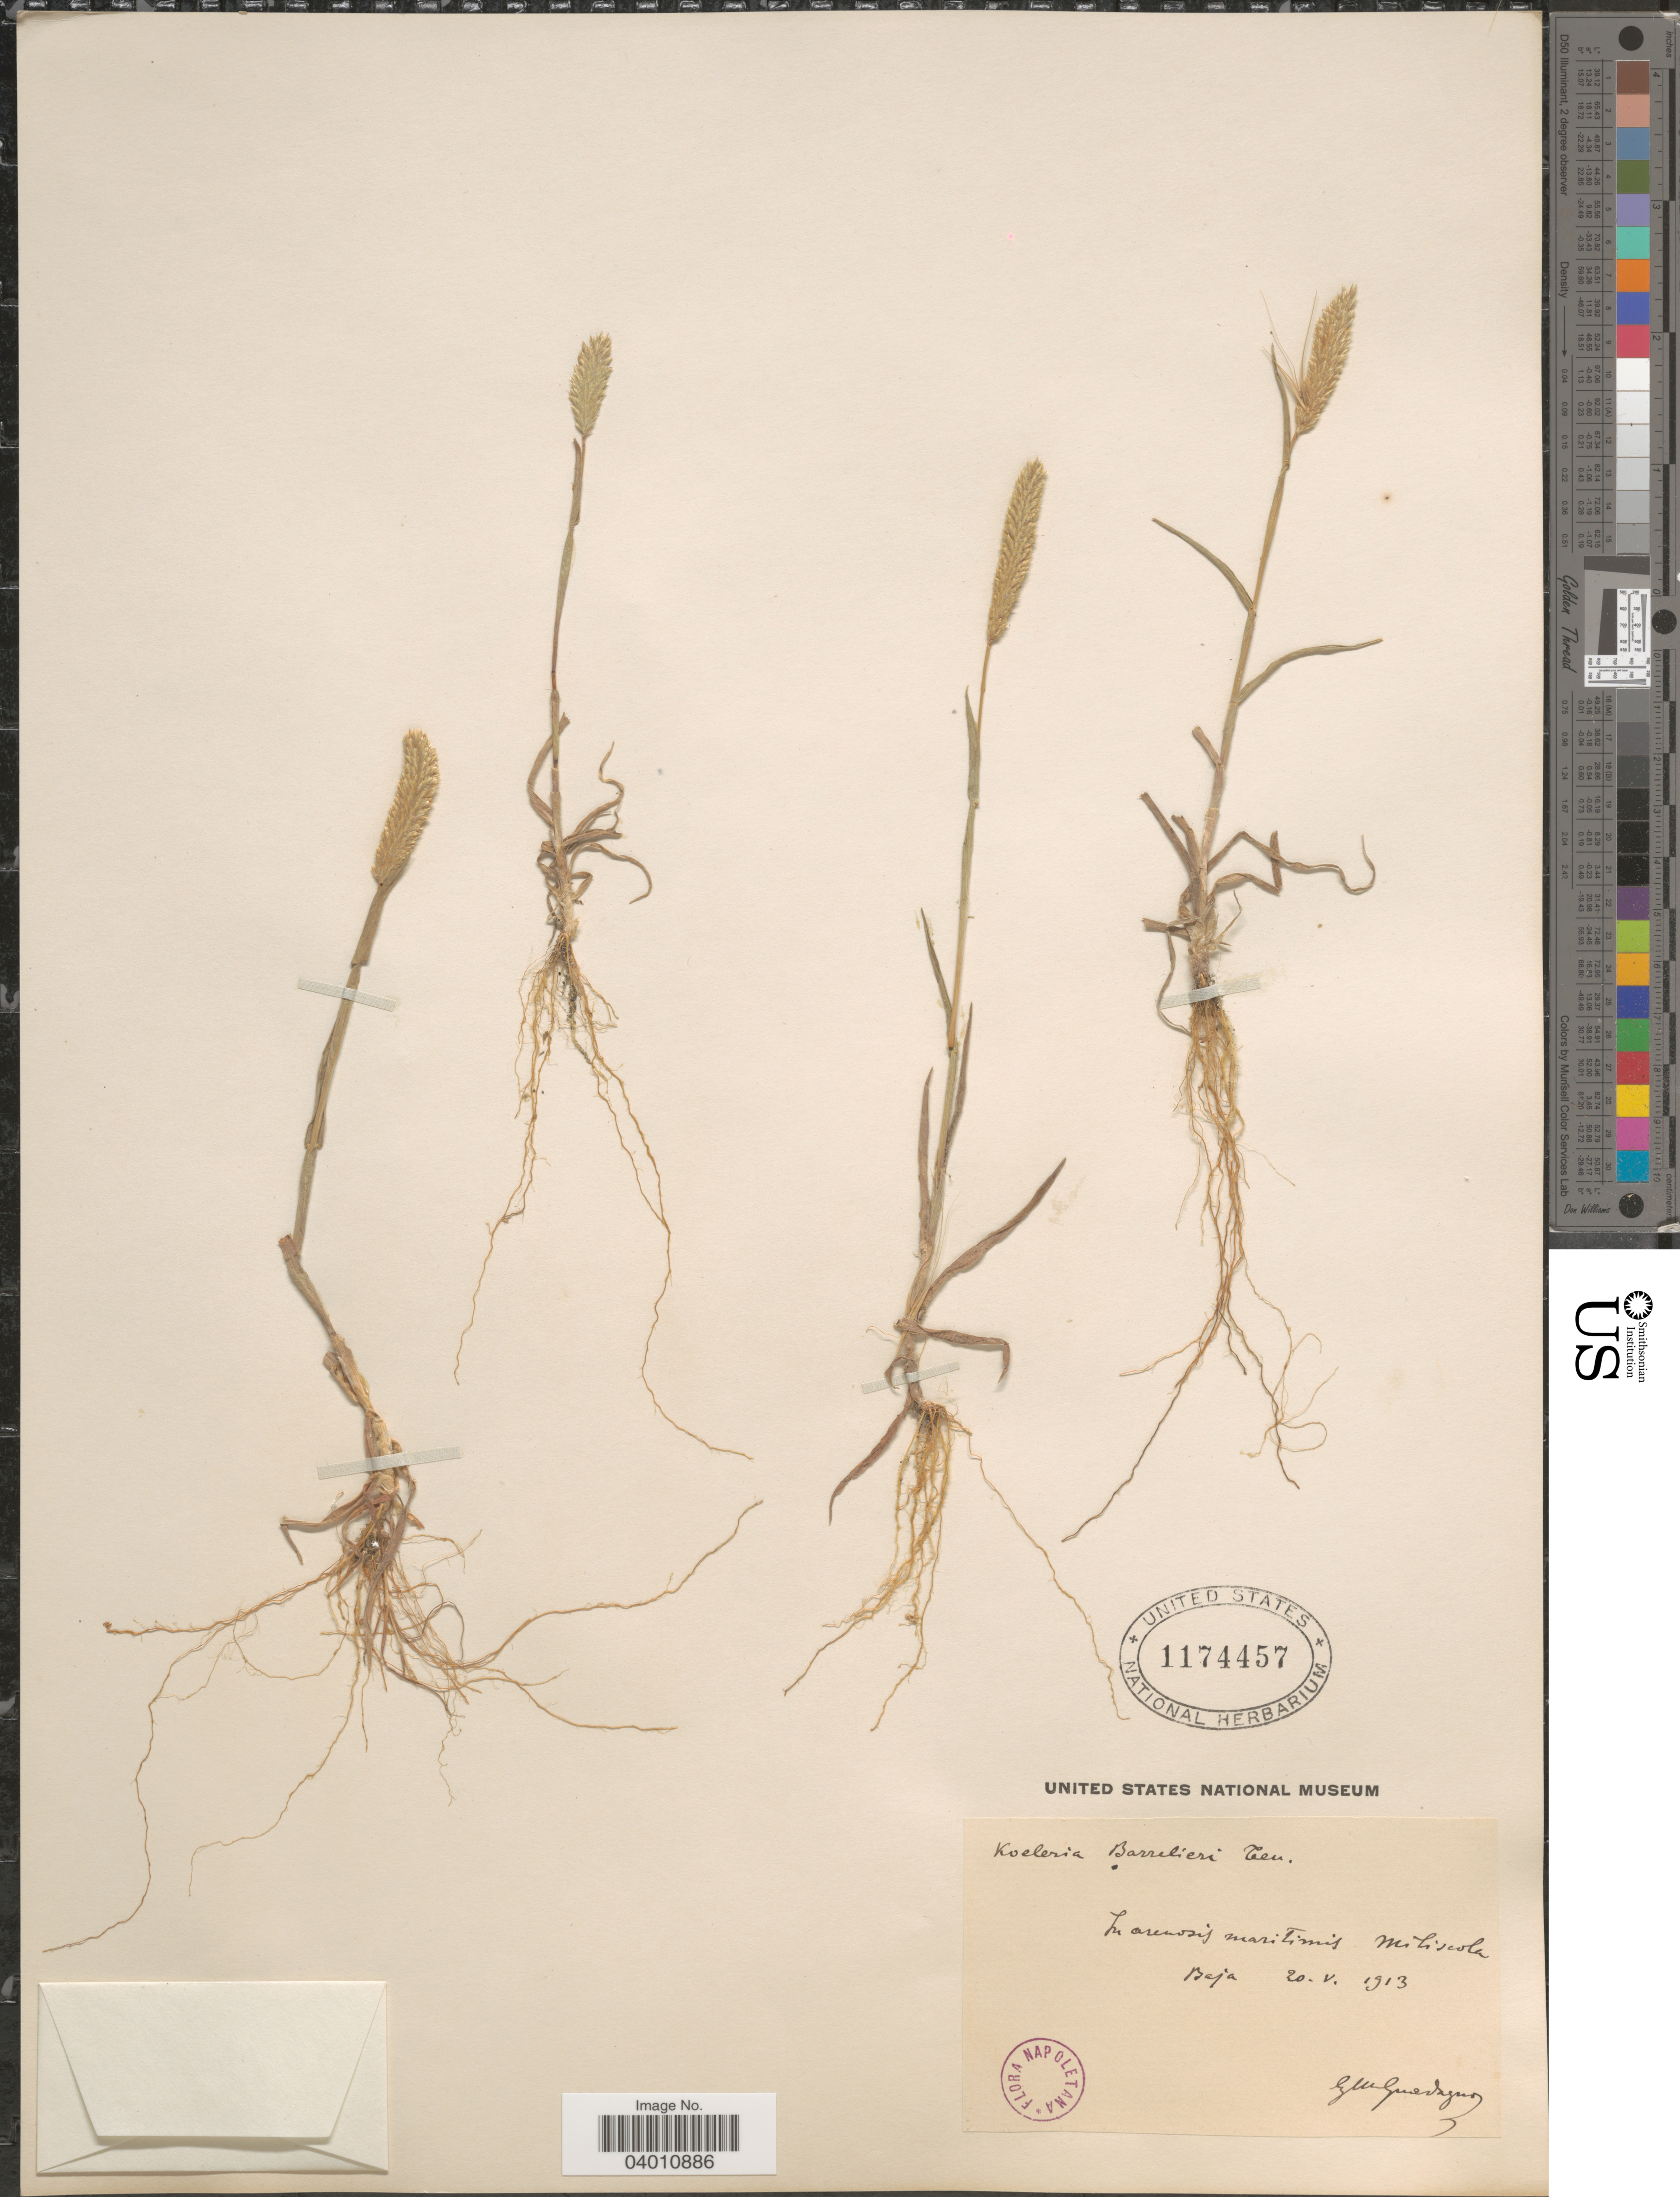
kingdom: Plantae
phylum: Tracheophyta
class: Liliopsida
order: Poales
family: Poaceae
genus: Rostraria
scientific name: Rostraria litorea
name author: (All.) Holub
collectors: M. Guadagno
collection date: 1913-05-20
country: Italy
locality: In arenosis maritimis Miliscola Baja.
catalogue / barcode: US 1174457